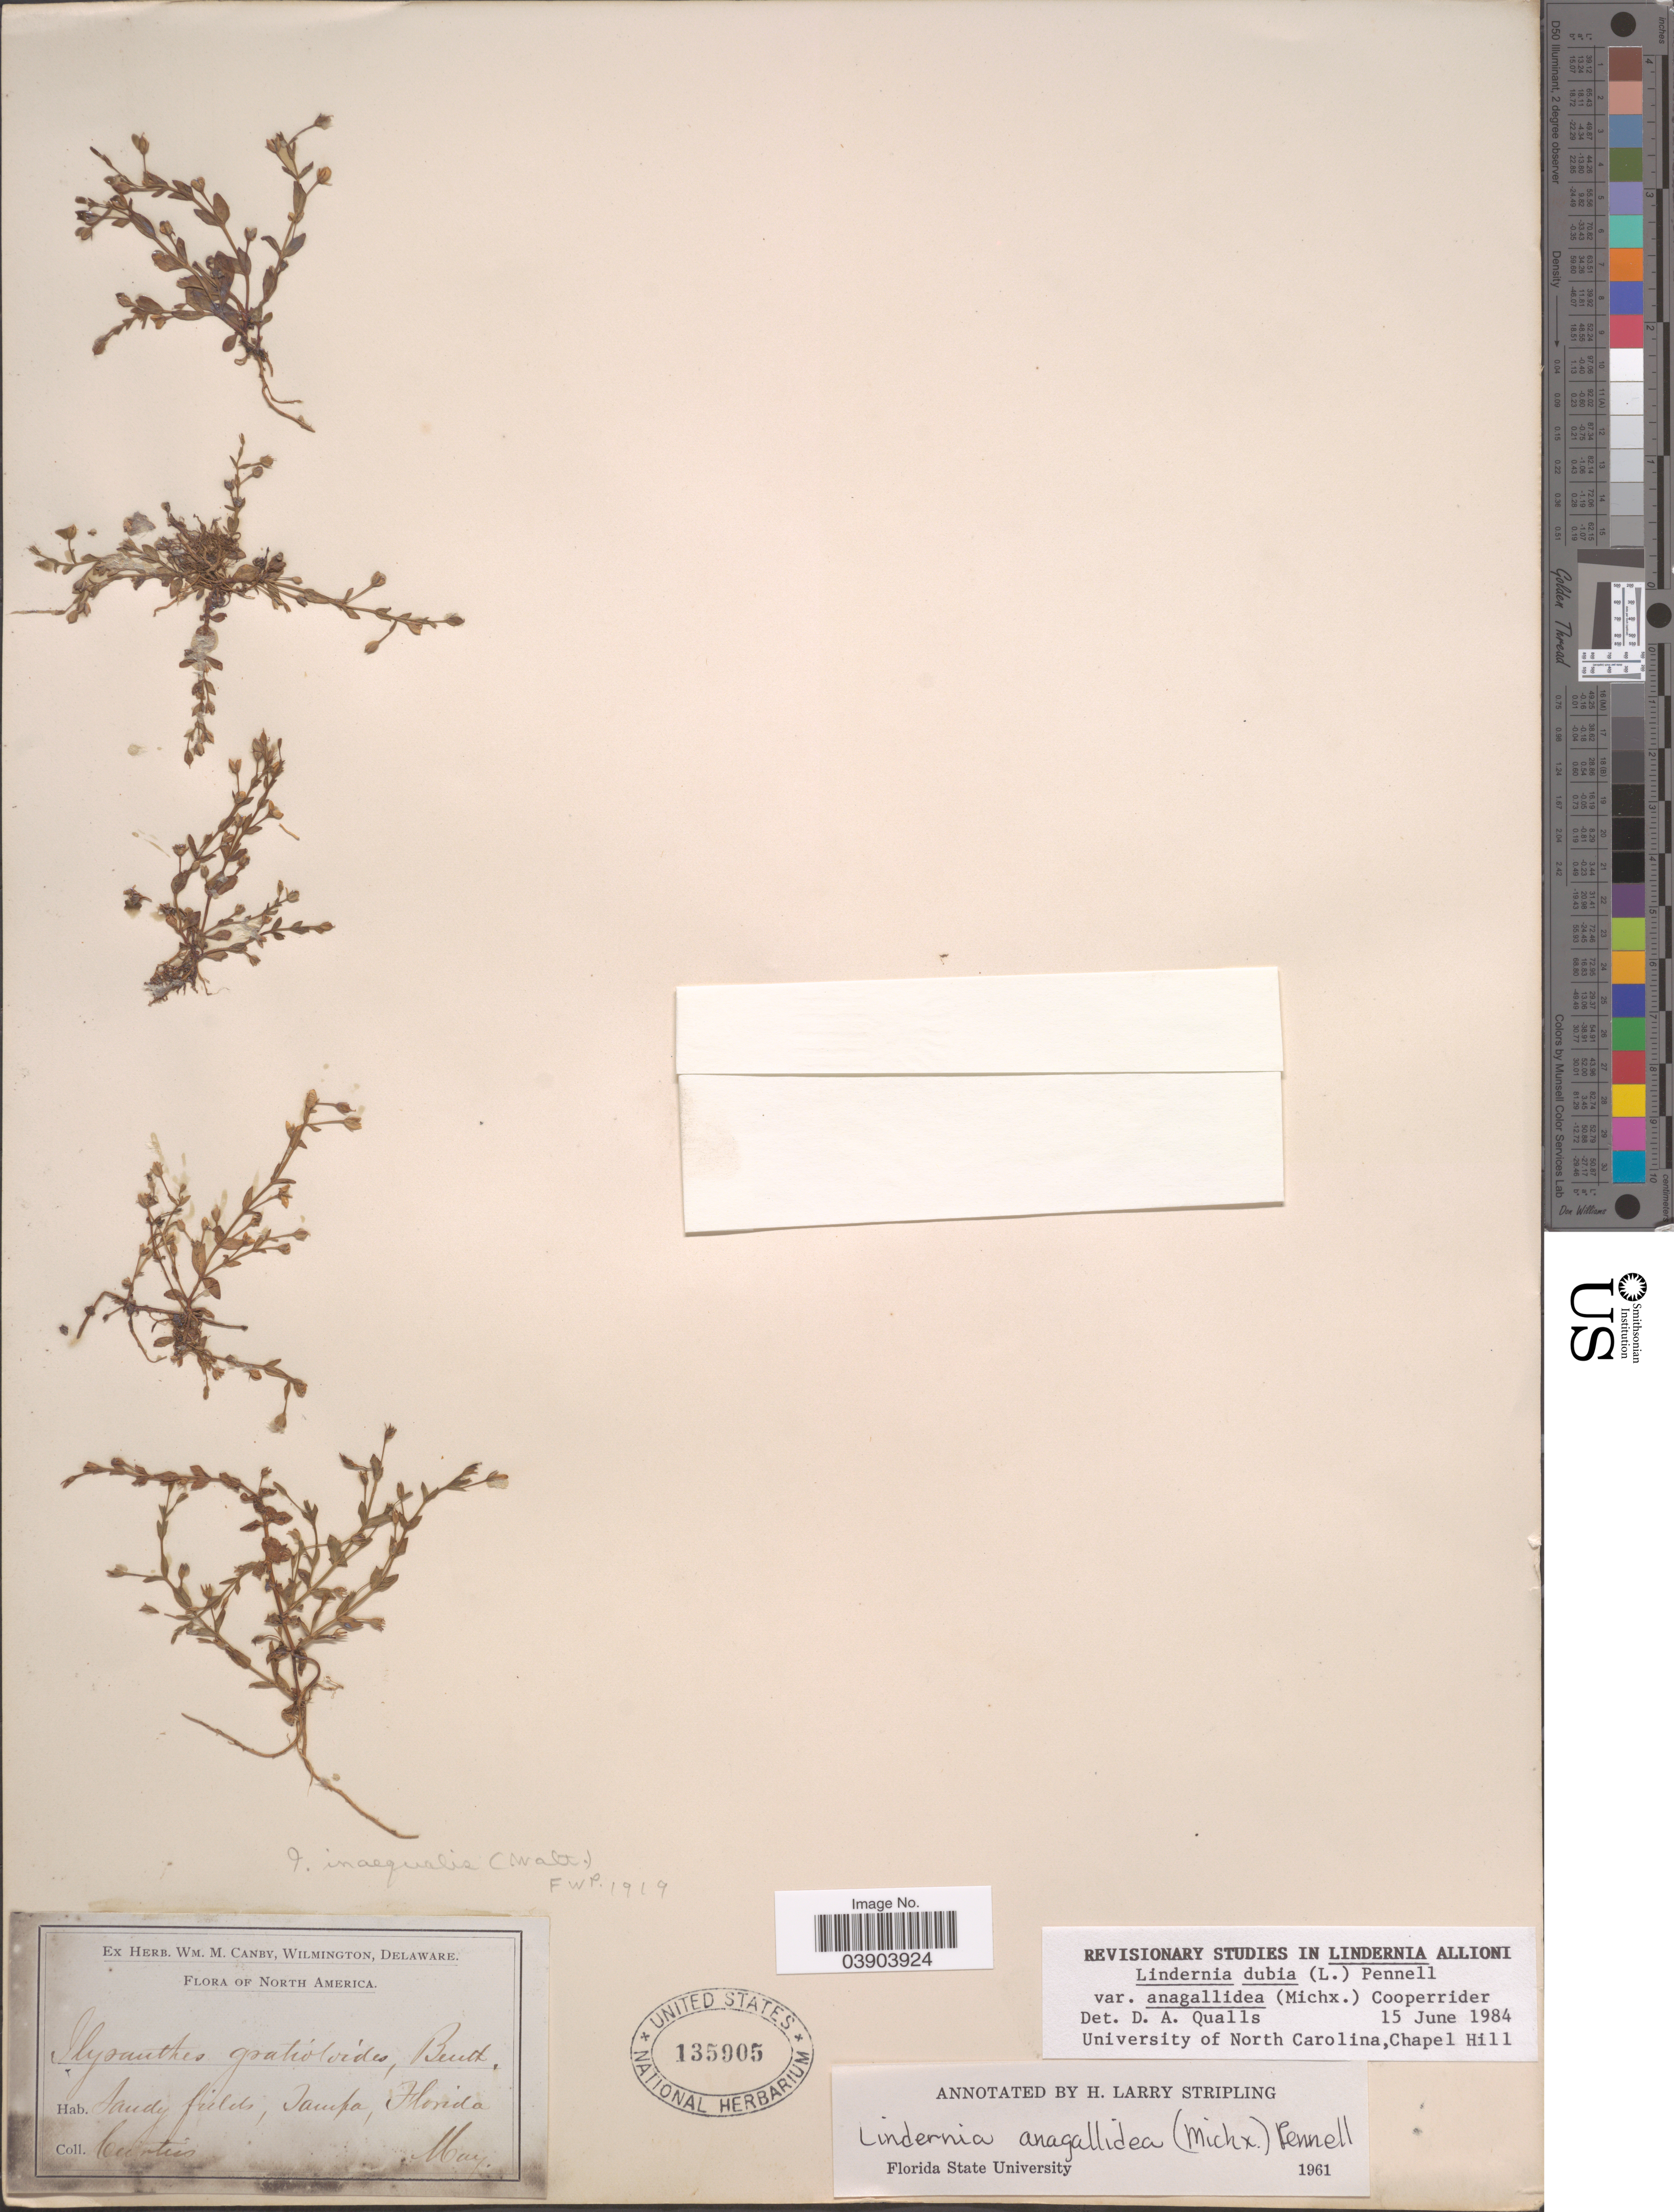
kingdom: Plantae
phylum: Tracheophyta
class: Magnoliopsida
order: Lamiales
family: Linderniaceae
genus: Lindernia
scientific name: Lindernia dubia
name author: (L.) Pennell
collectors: -. Curtiss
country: United States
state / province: Florida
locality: Tampa.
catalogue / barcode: US 135905